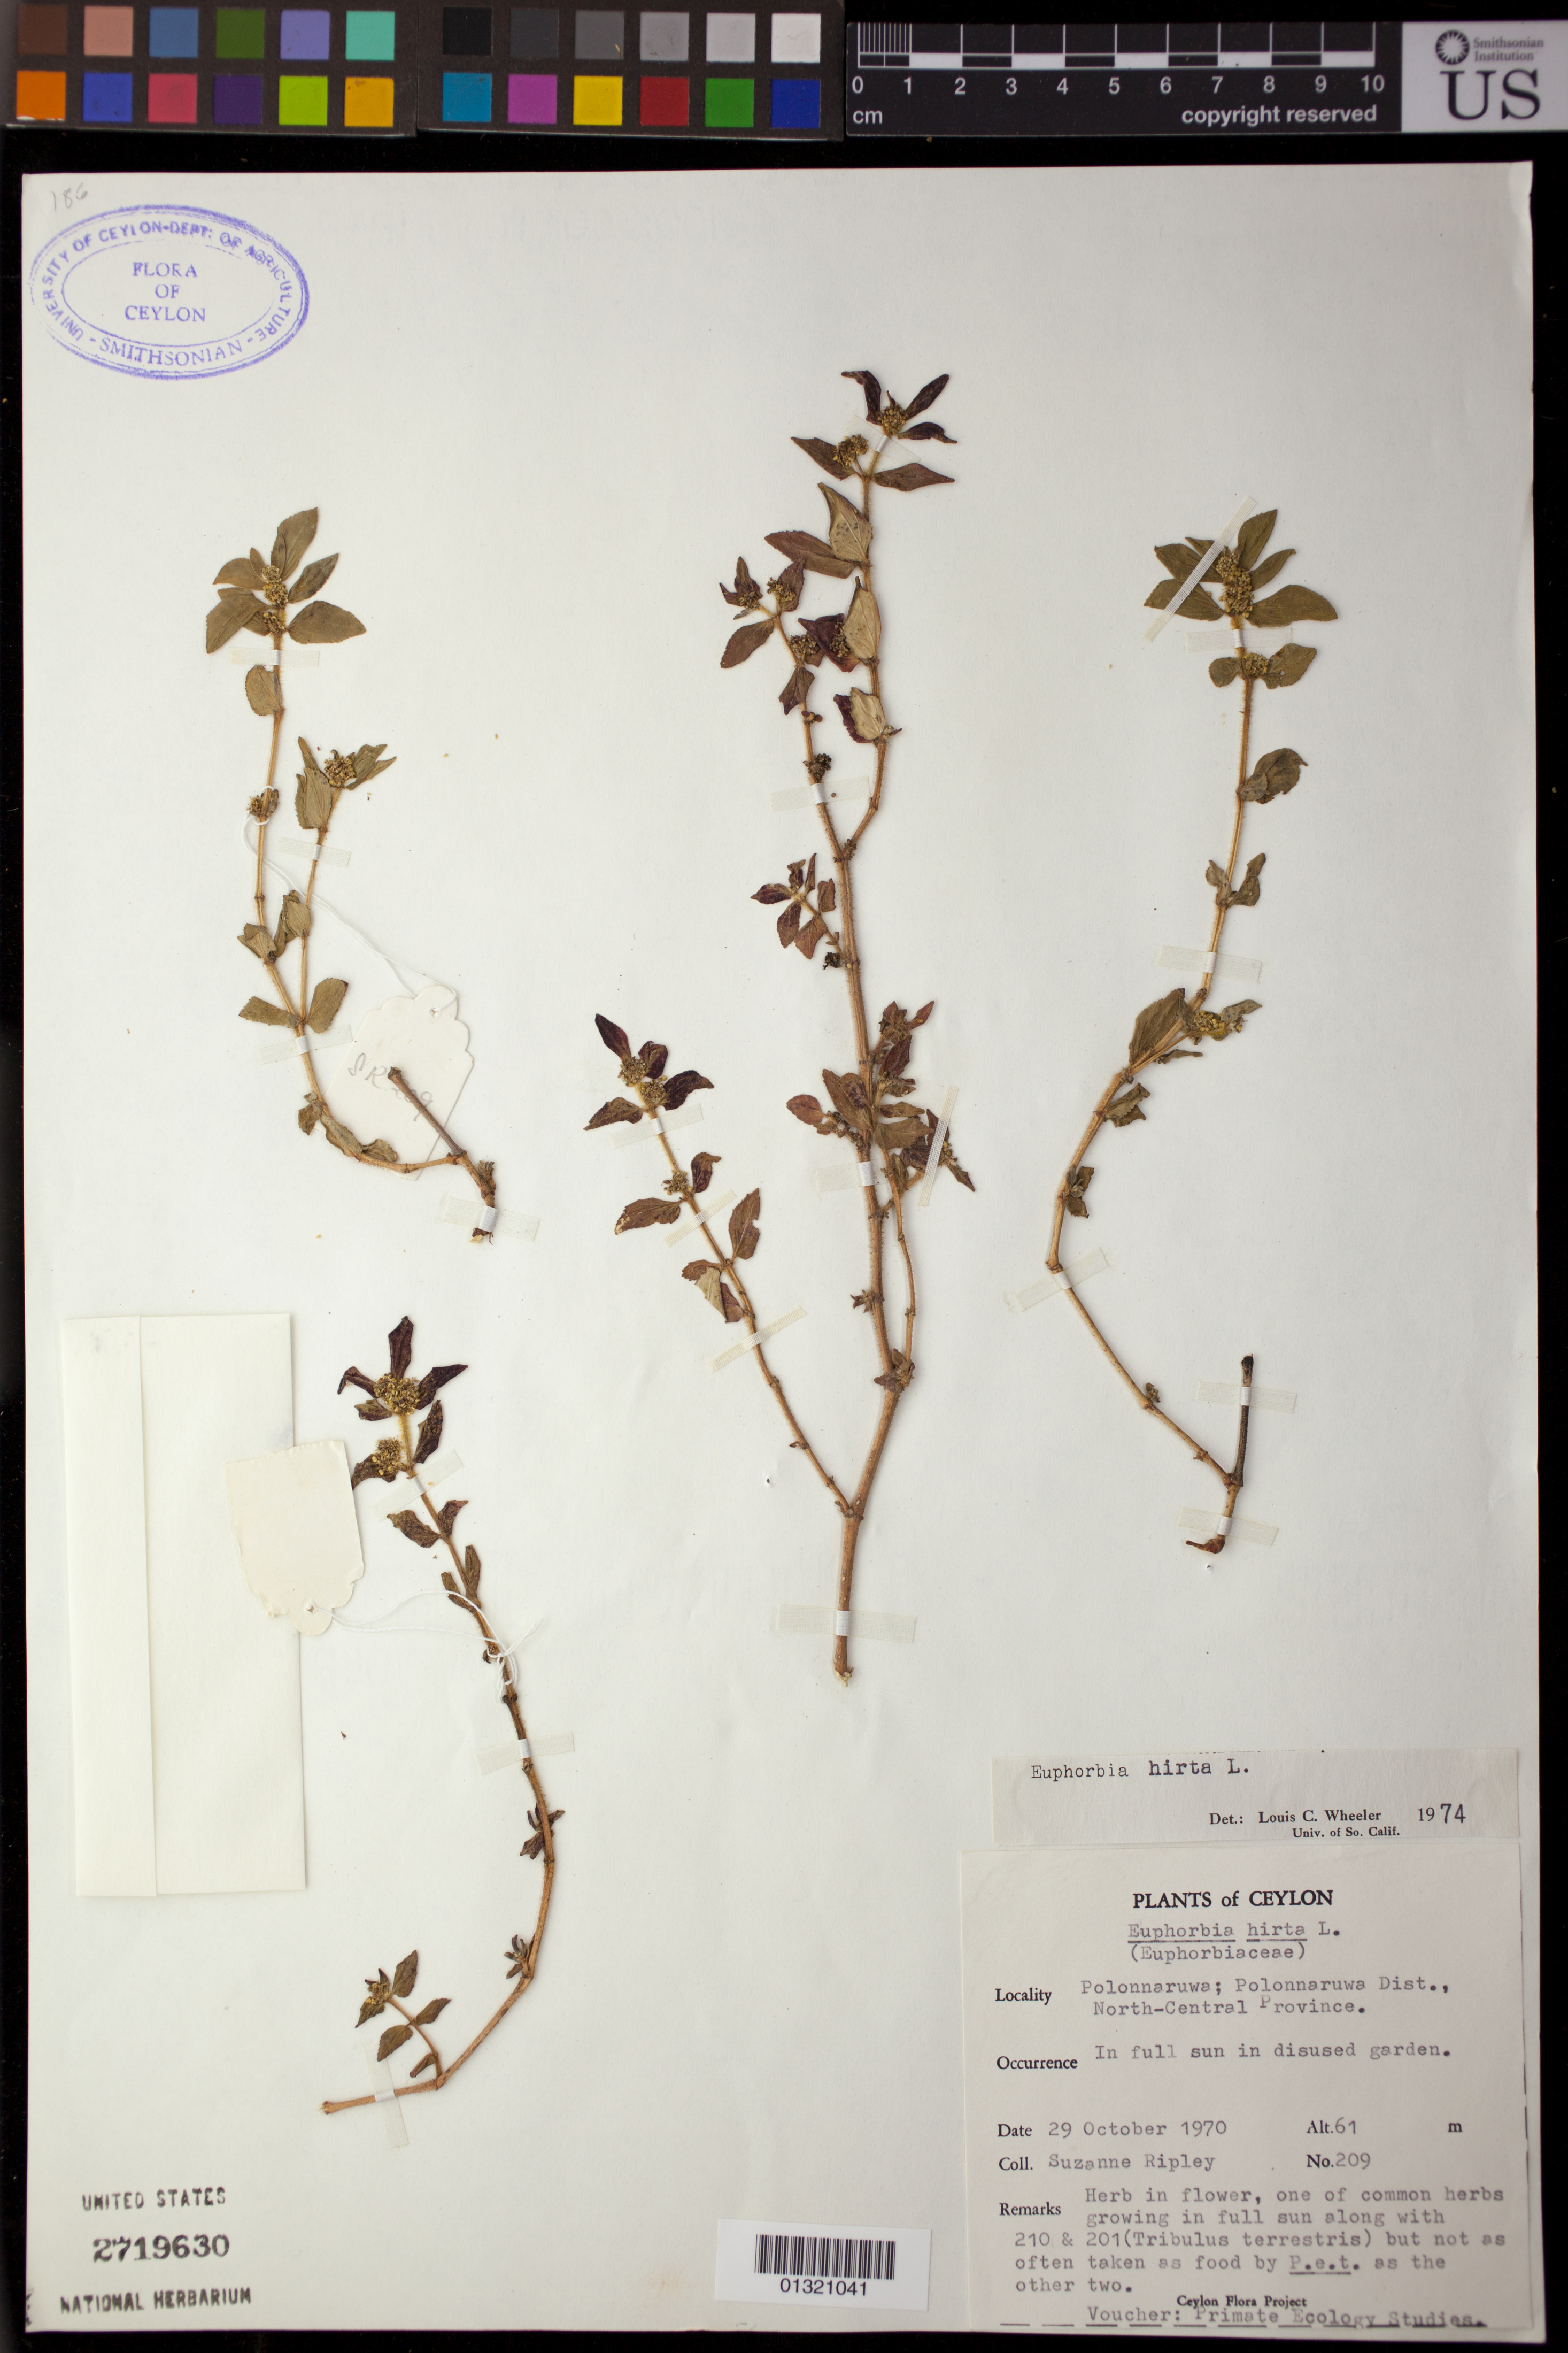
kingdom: Plantae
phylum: Tracheophyta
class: Magnoliopsida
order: Malpighiales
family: Euphorbiaceae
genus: Euphorbia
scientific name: Euphorbia hirta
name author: L.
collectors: S. Ripley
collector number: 209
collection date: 1970-10-29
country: Sri Lanka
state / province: North Central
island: Ceylon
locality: Polonnaruwa; Polonnaruwa Dist.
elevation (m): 61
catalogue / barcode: US 2719630